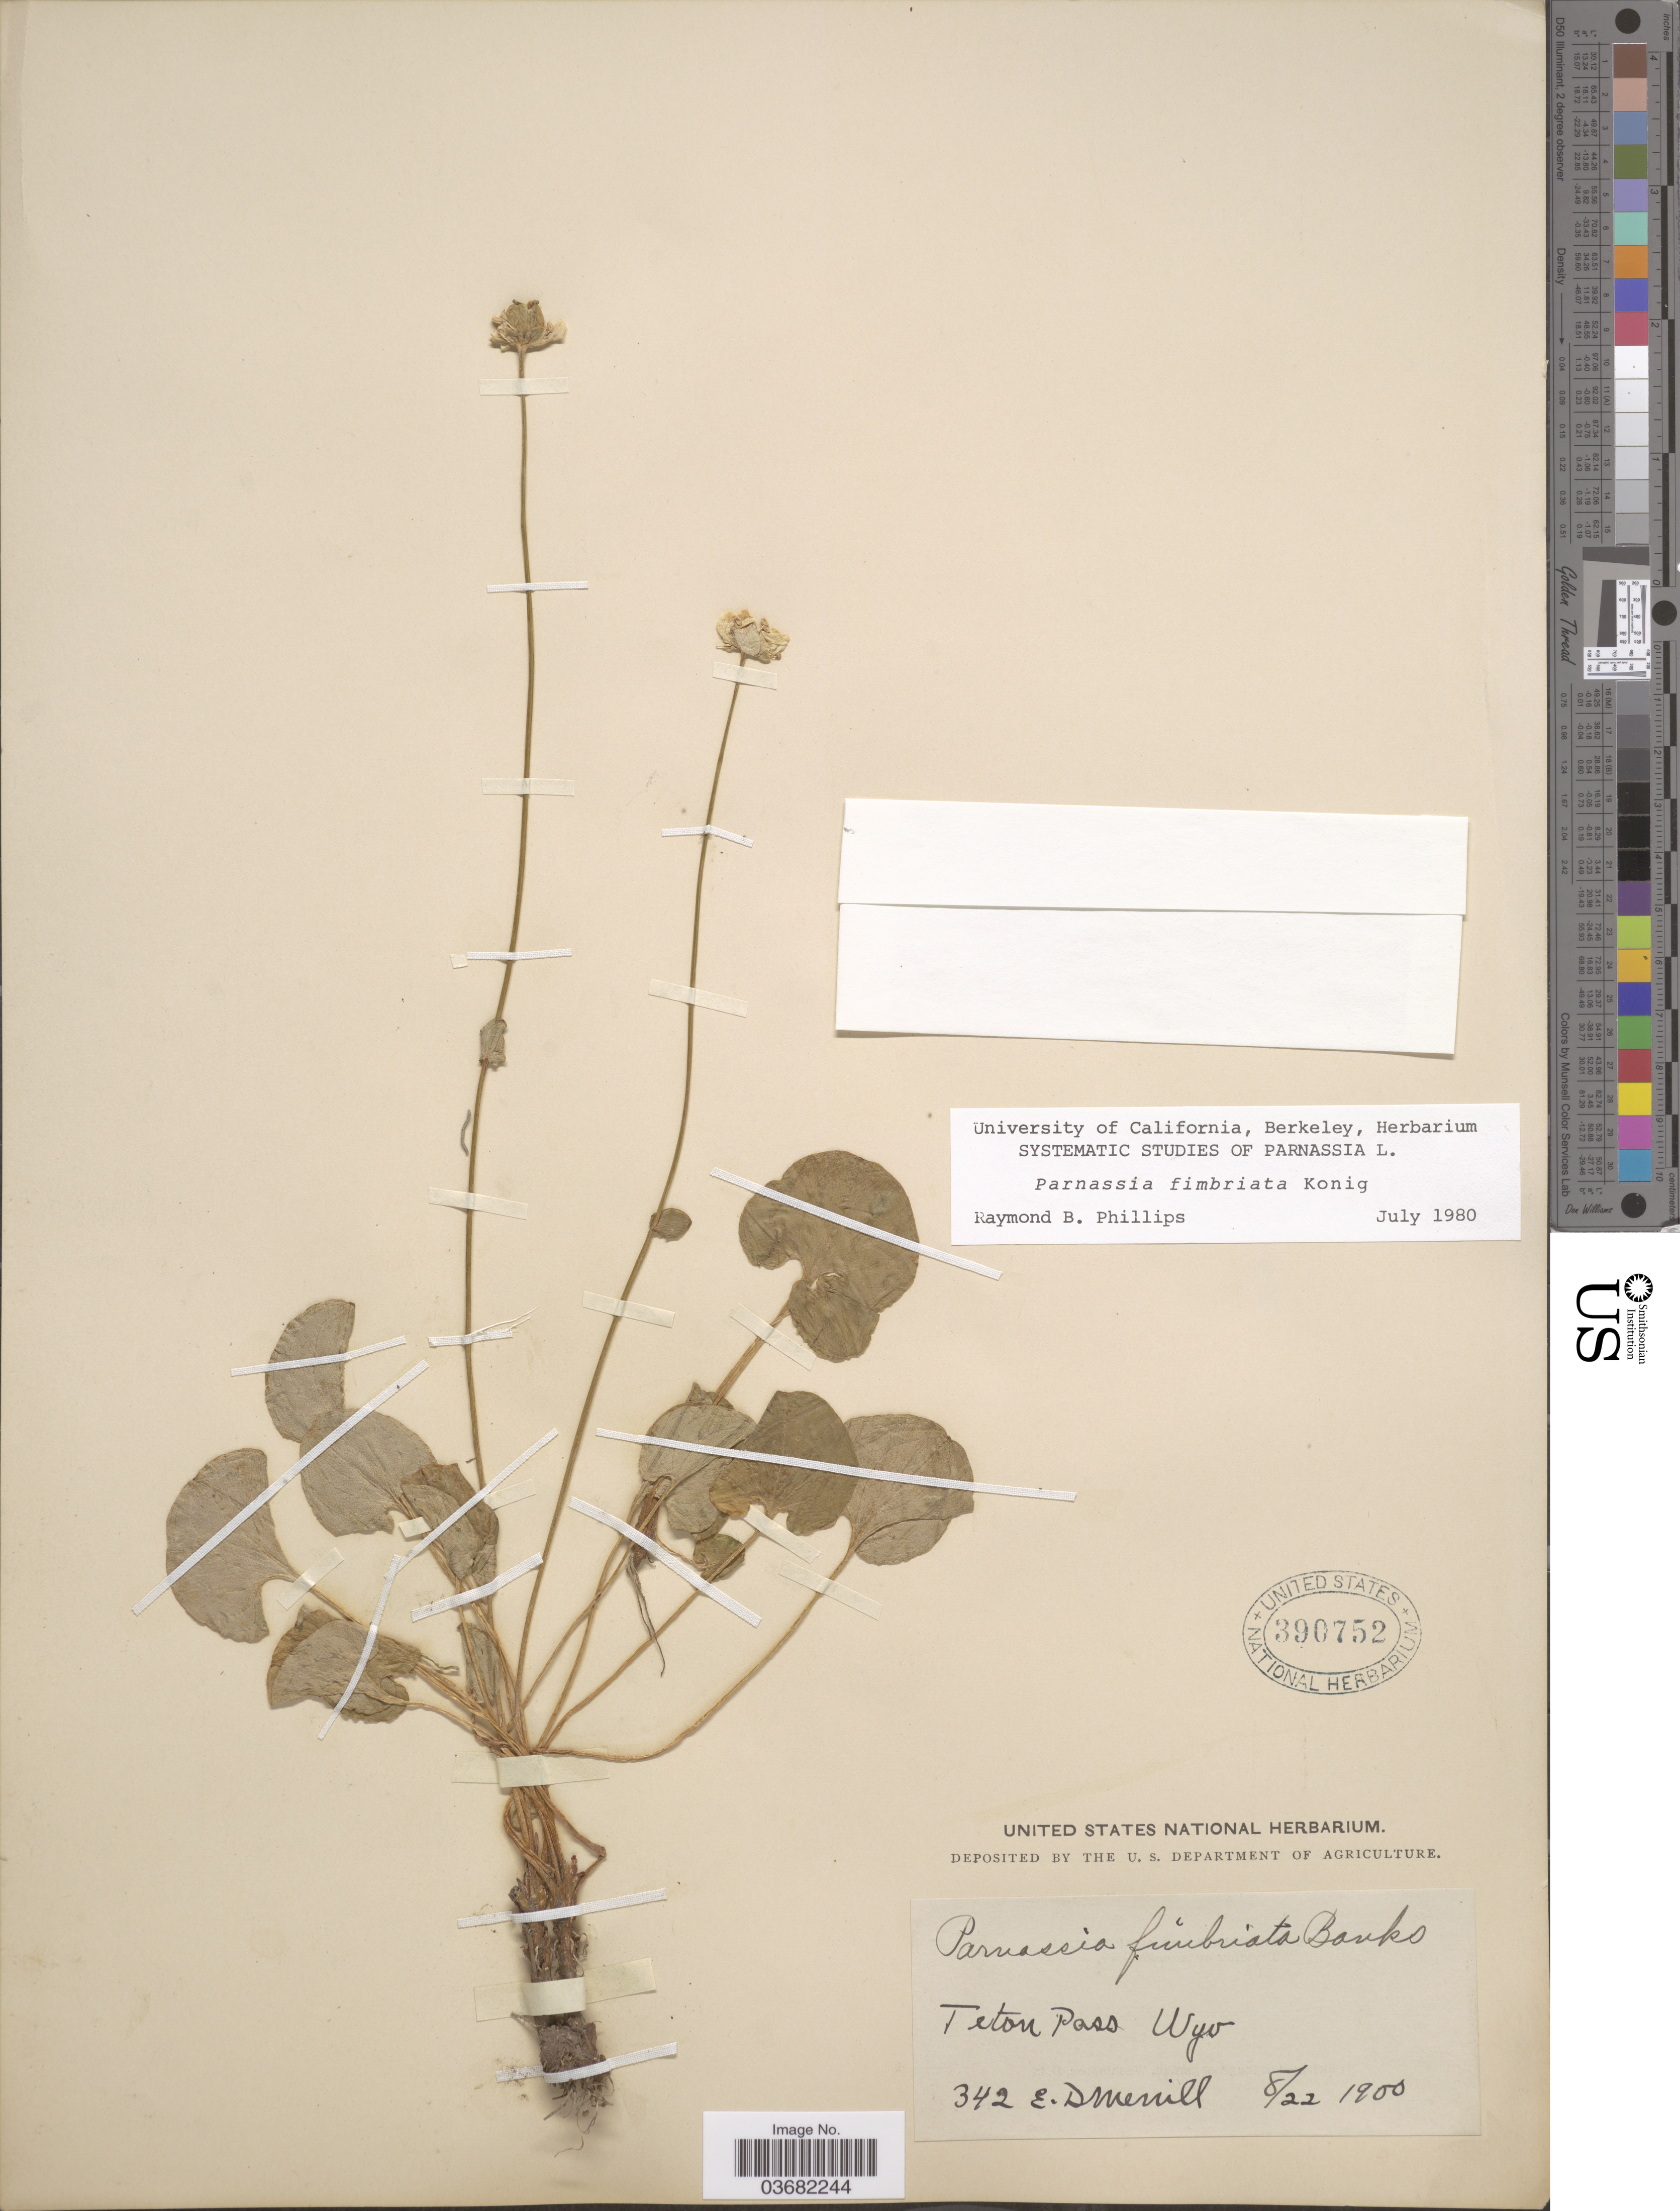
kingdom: Plantae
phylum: Tracheophyta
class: Magnoliopsida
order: Celastrales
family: Parnassiaceae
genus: Parnassia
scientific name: Parnassia fimbriata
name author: K.D. Koenig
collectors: E. D. Merrill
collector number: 342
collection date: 1900-08-22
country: United States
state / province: Wyoming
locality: Teton Pass.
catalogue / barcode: US 390752